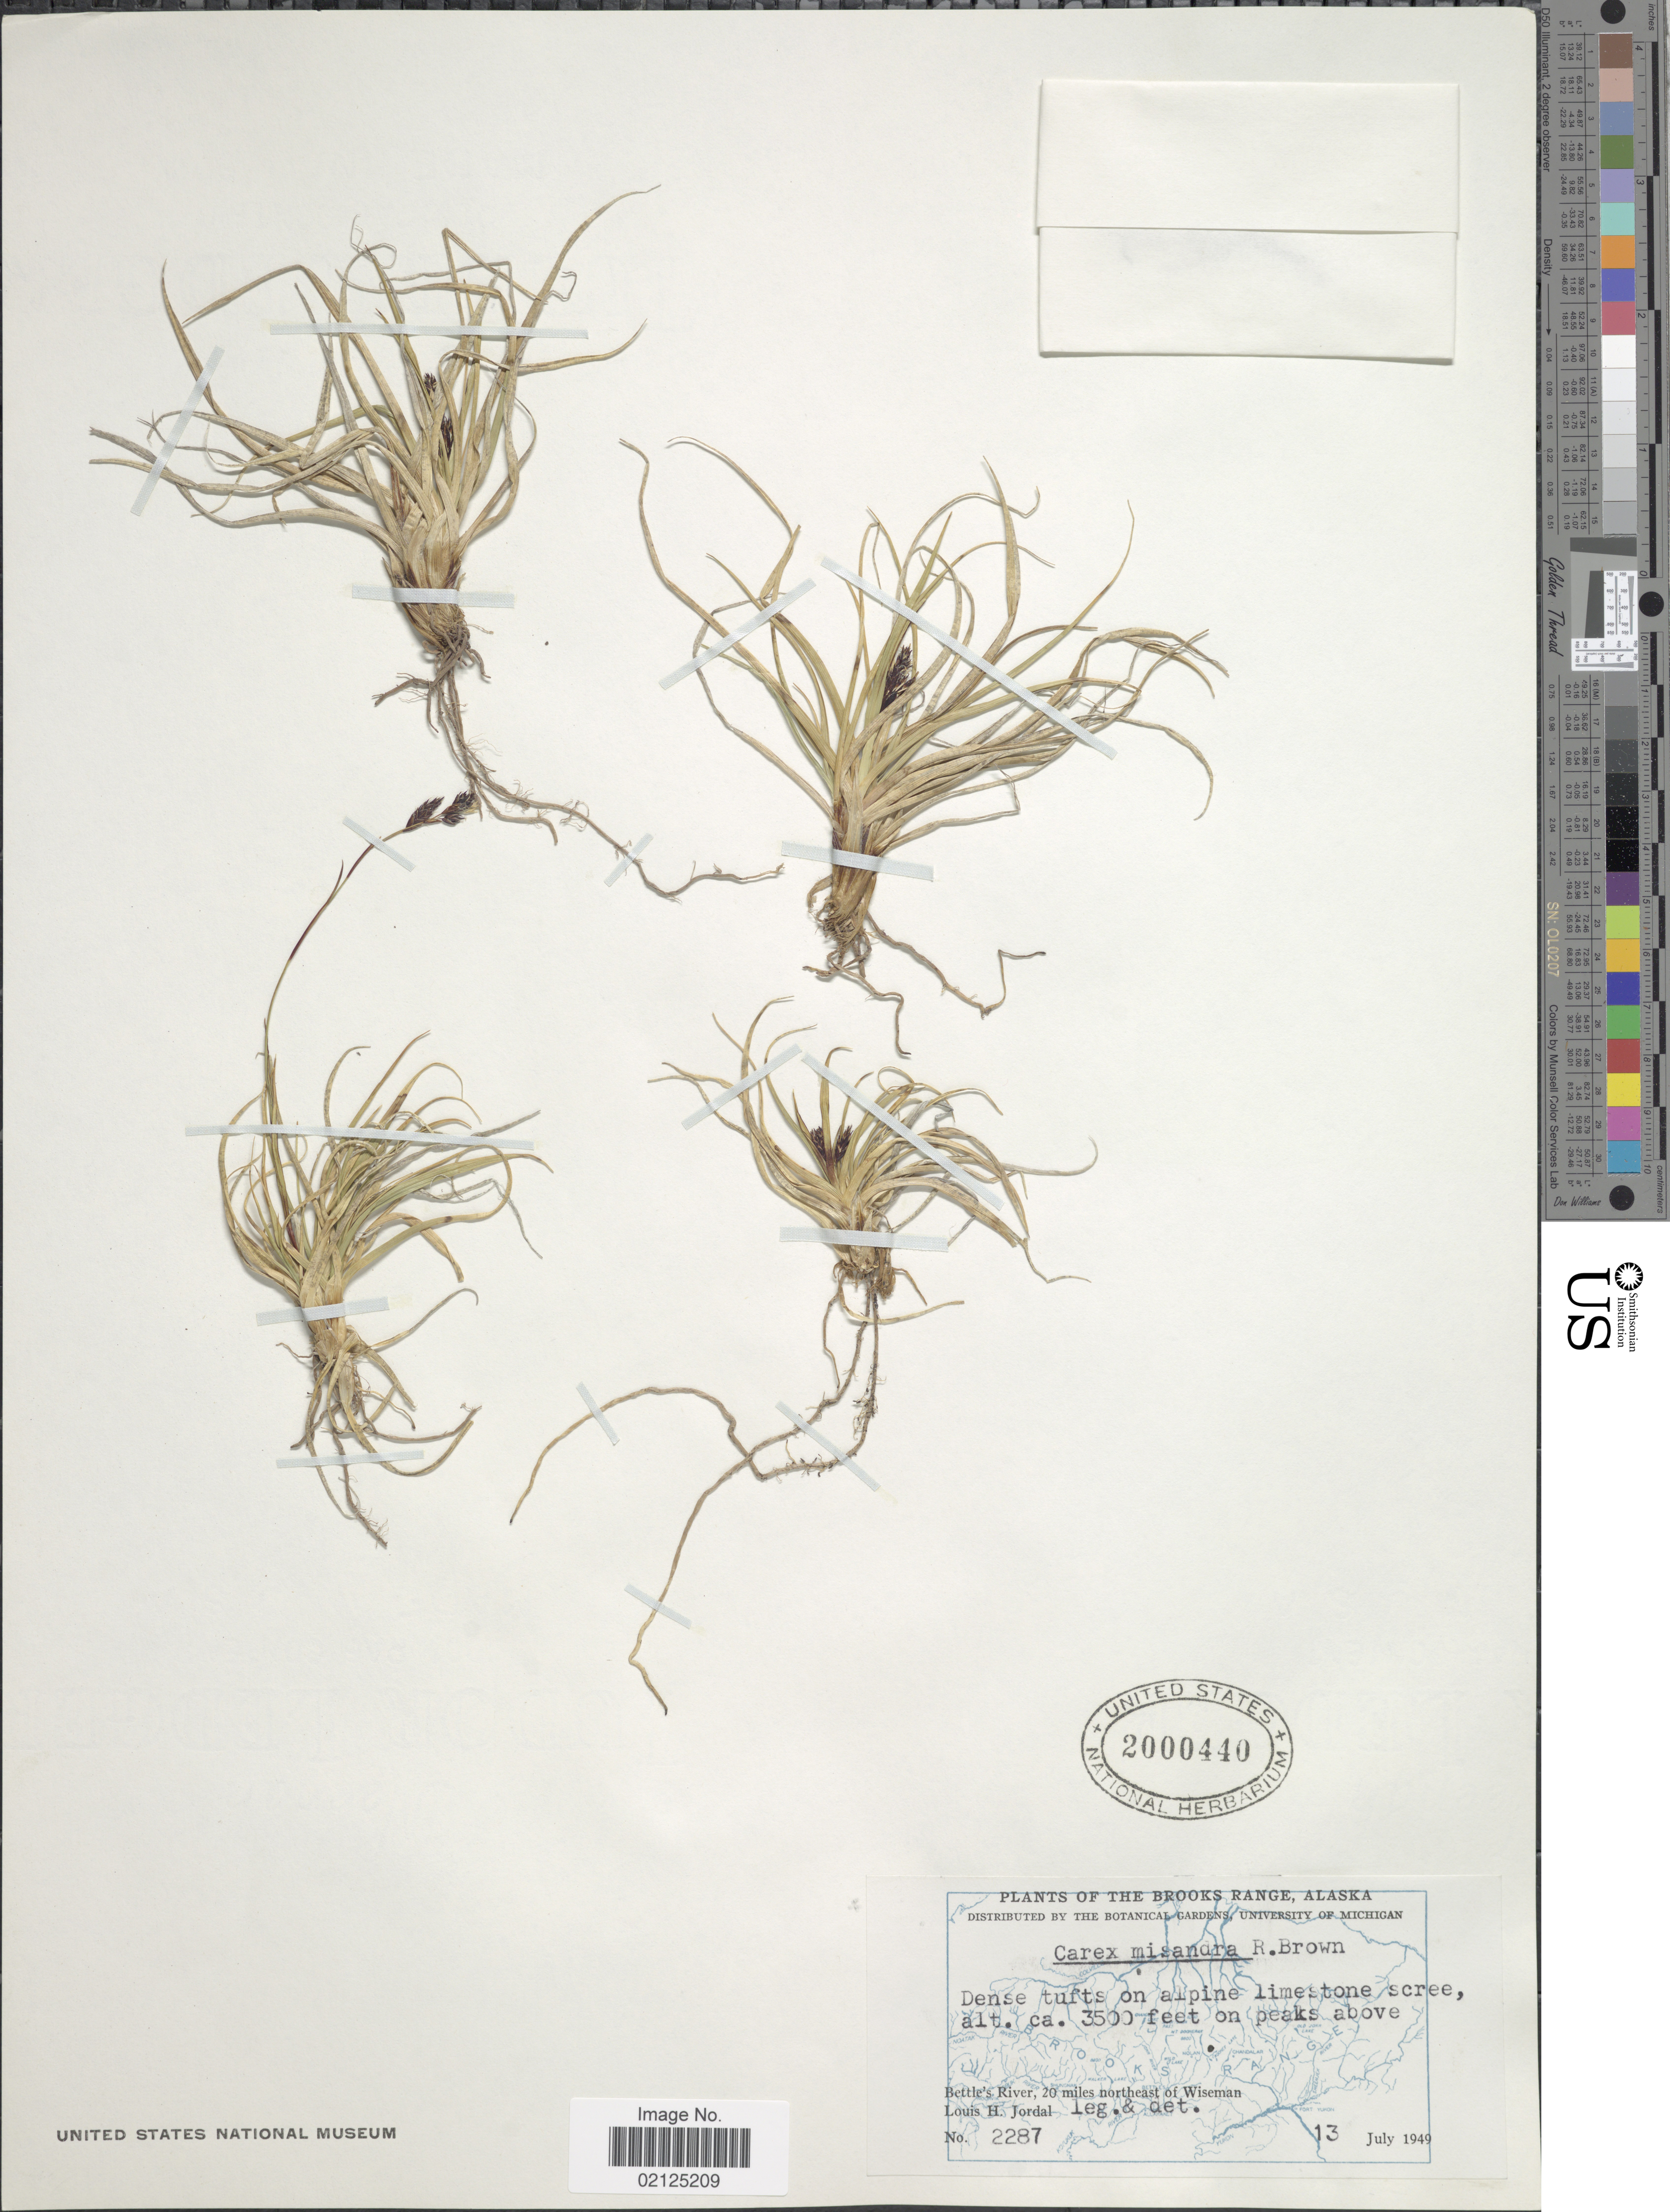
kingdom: Plantae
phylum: Tracheophyta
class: Liliopsida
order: Poales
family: Cyperaceae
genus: Carex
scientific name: Carex fuliginosa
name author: Schkuhr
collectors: L. Jordal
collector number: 2287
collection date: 1949-07-13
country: United States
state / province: Alaska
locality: The Brooks Range, Bettle's River, 20 miles northeast of Wiseman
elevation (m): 1067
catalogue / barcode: US 2000440